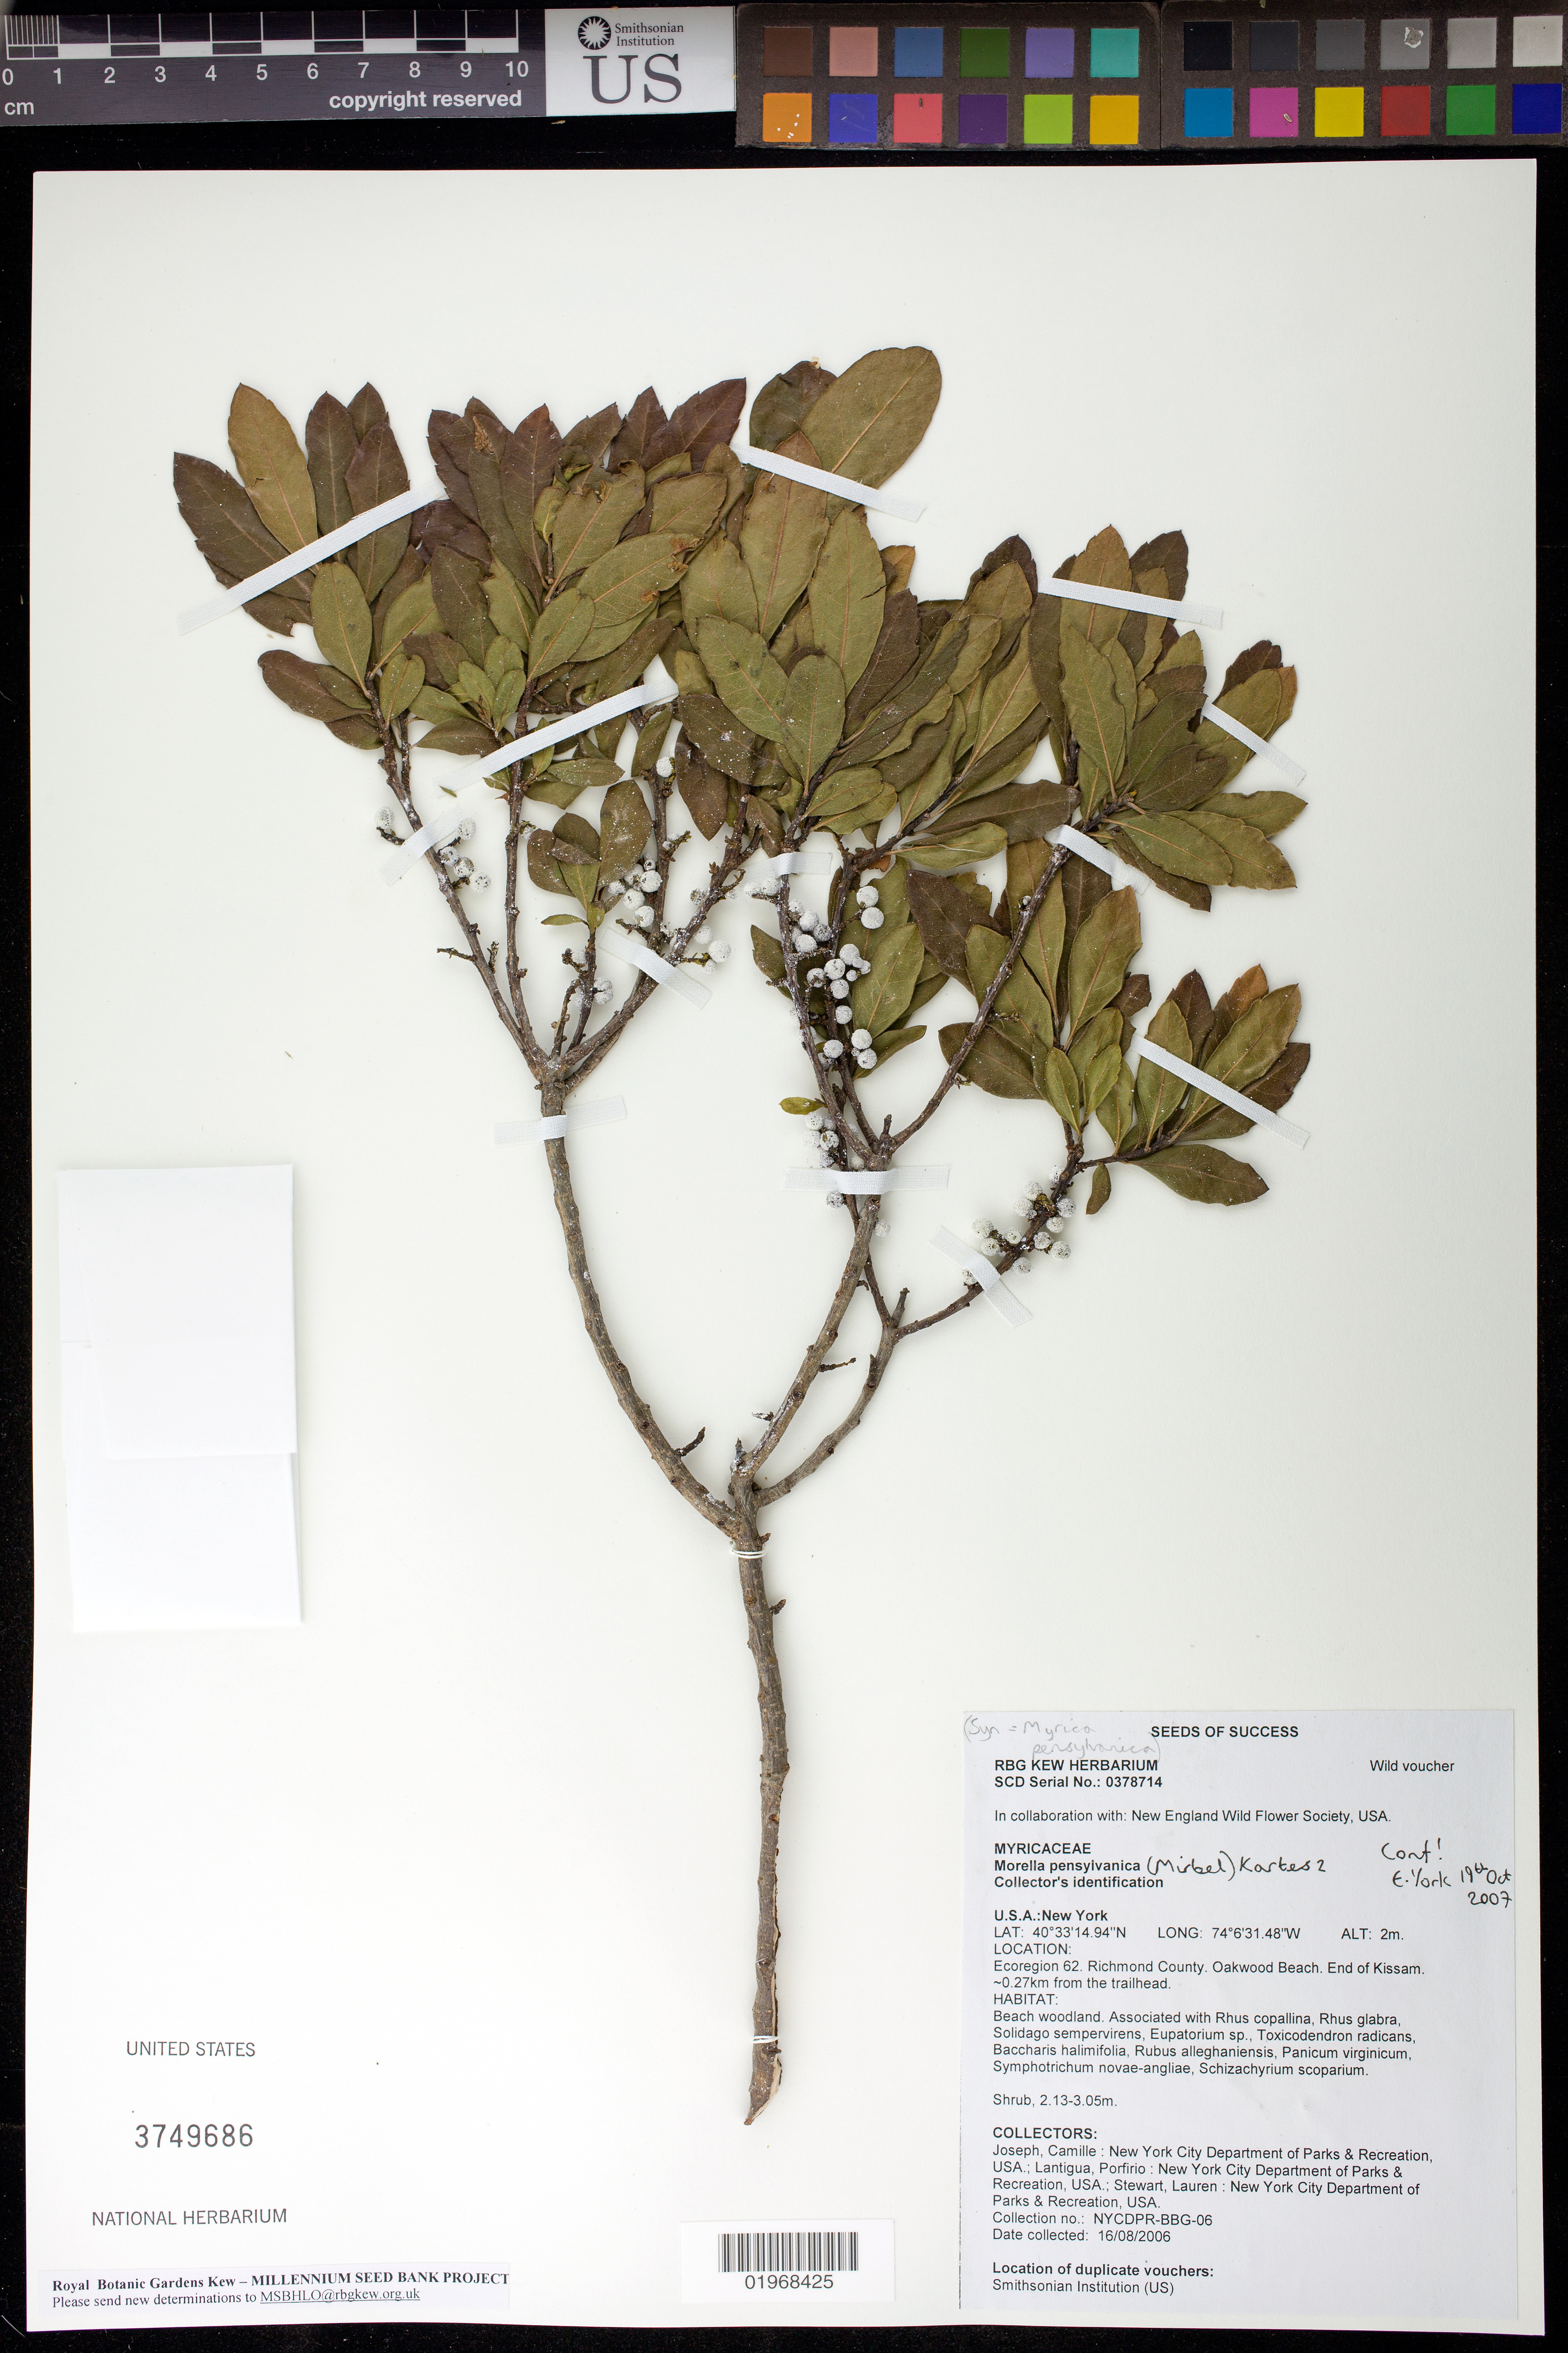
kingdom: Plantae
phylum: Tracheophyta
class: Magnoliopsida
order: Fagales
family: Myricaceae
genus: Morella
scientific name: Morella pensylvanica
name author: (Mirb.) Kartesz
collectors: C. Joseph, P. Lantigua & L. Stewart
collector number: NYCDPR-BBG-06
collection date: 2006-08-16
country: United States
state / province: New York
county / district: Richmond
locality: Oakwood Beach. End of Kissam, 0.27 km from the trailhead.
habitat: Beach woodland. With Rhus copallina, Rhus glabra, Panicum virginicum, ect.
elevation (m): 2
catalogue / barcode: US 3749686